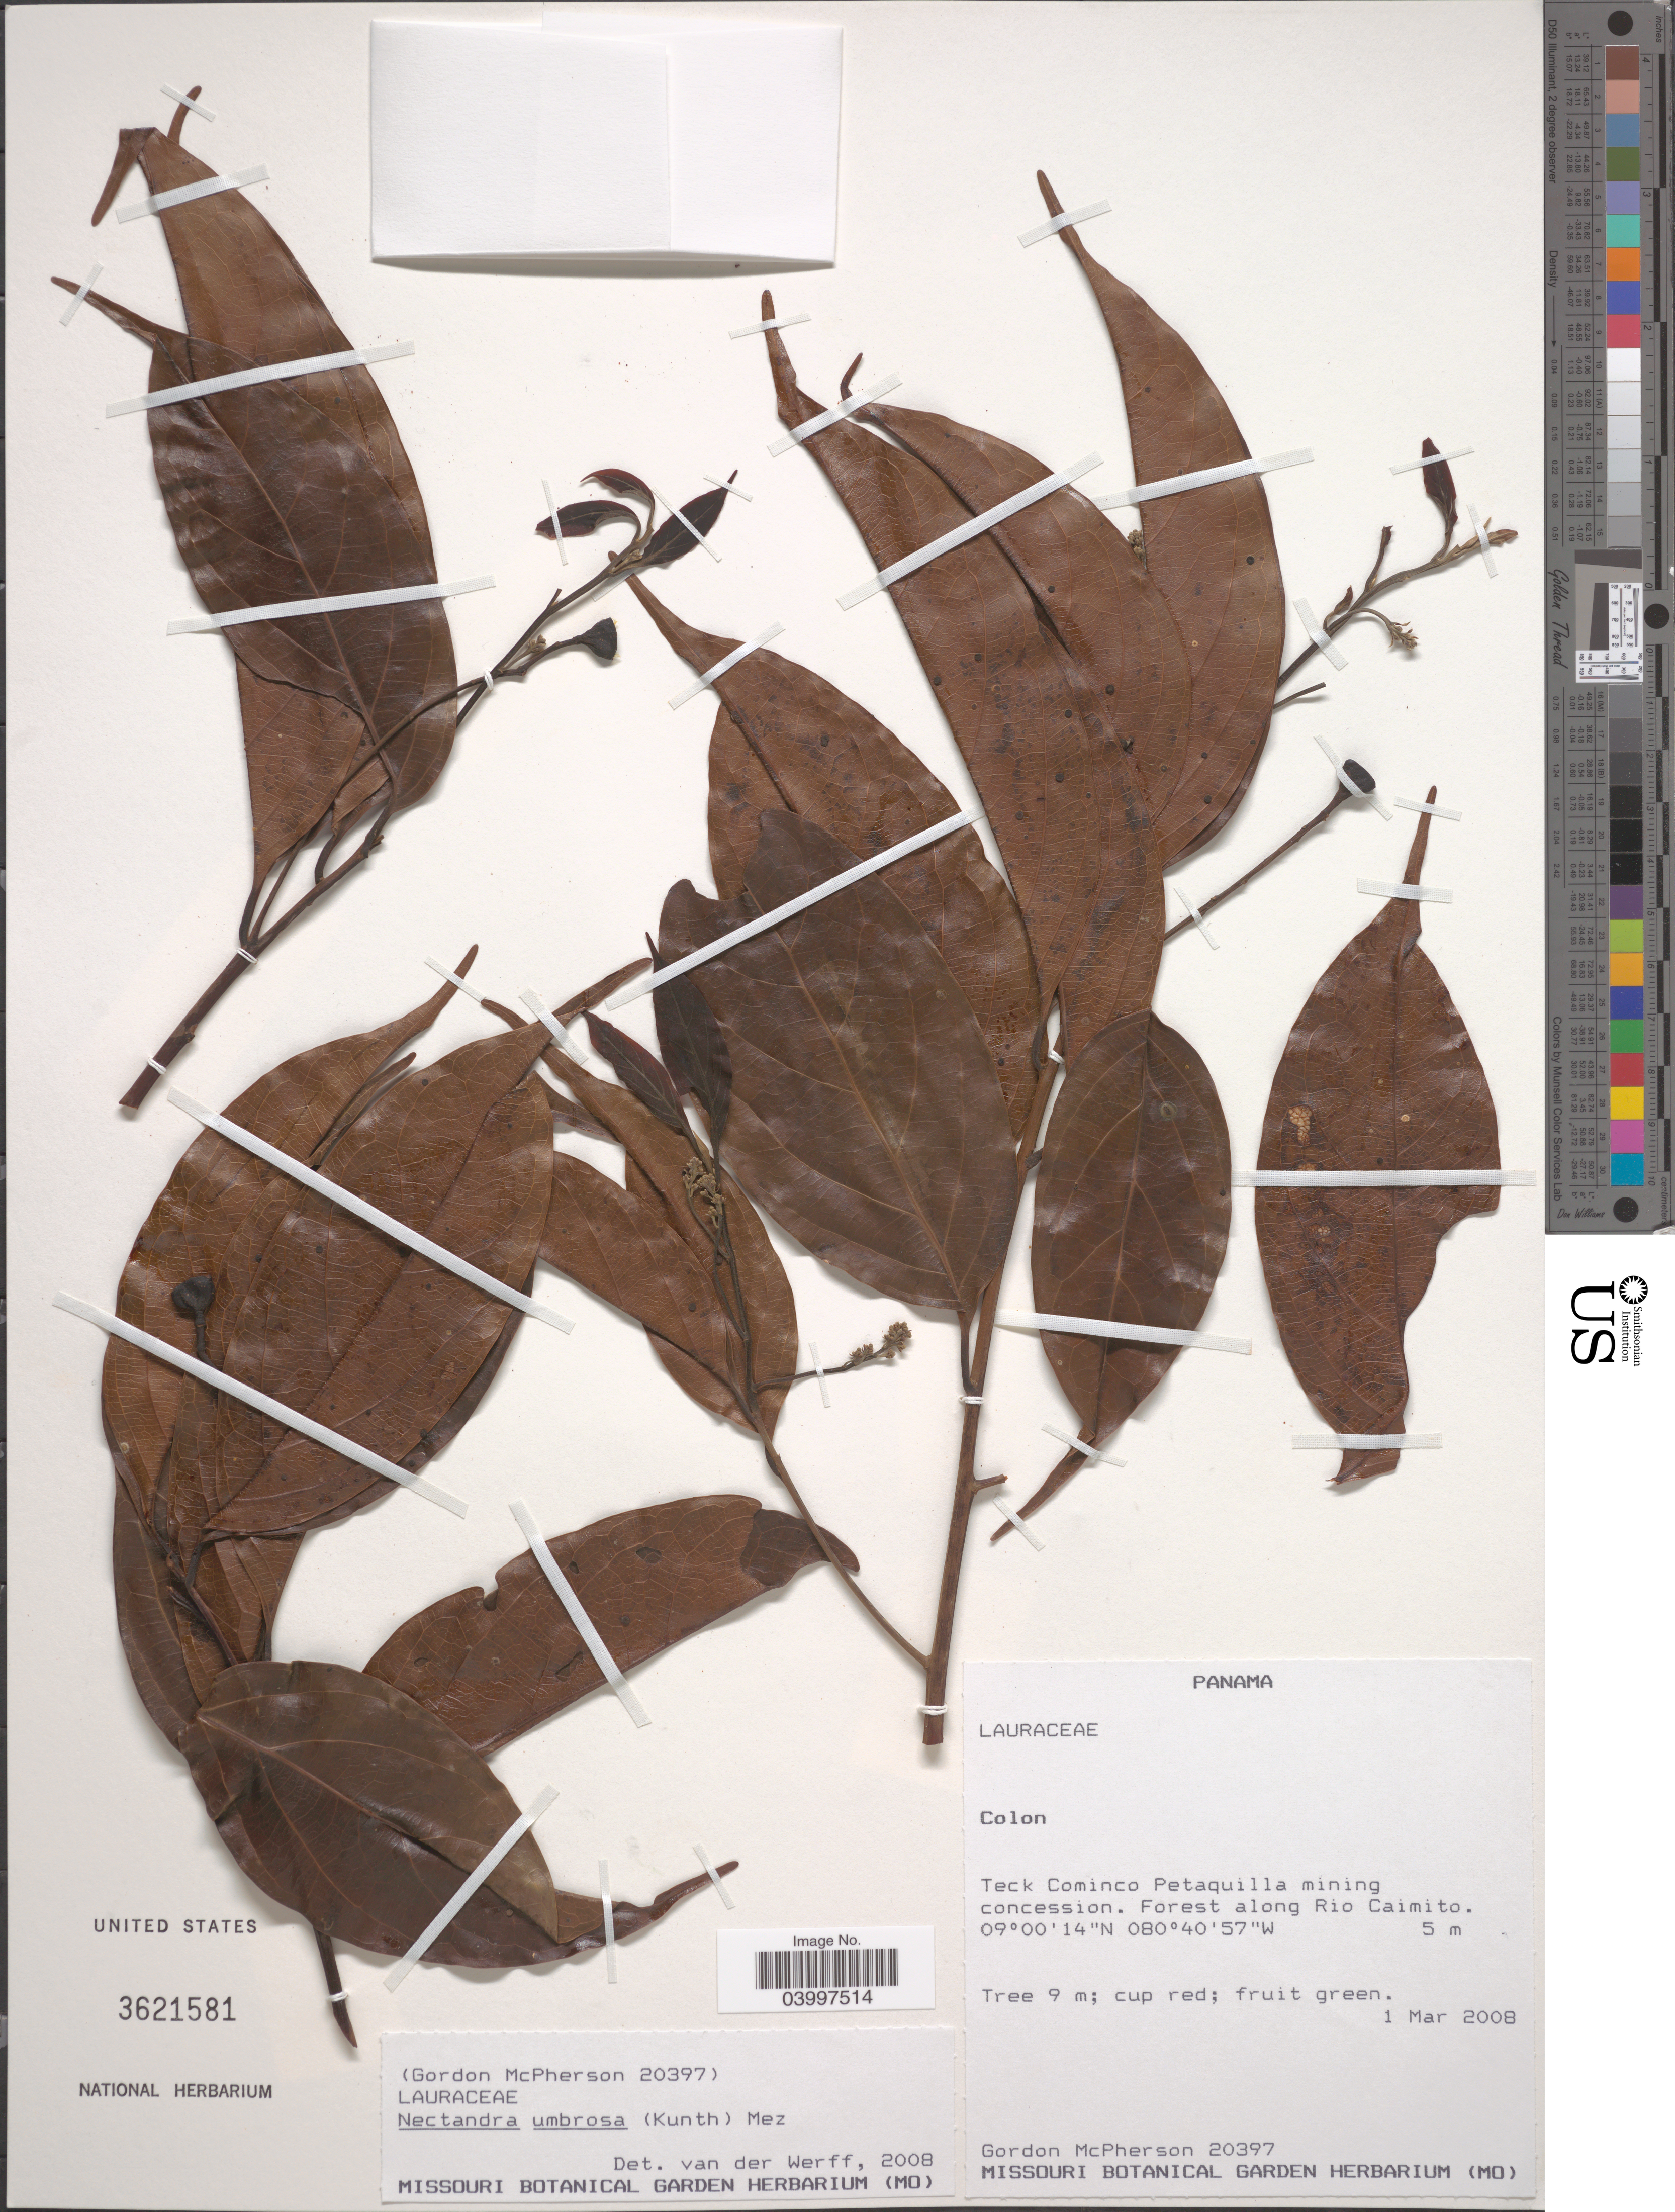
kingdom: Plantae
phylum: Tracheophyta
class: Magnoliopsida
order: Laurales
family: Lauraceae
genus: Nectandra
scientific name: Nectandra umbrosa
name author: (Kunth) Mez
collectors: G. McPherson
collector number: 20397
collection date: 2008-03-01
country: Panama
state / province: Colón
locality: Teck Cominco Petaquilla mining concession. Forest along Rio Caimito.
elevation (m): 5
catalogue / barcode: US 3621581